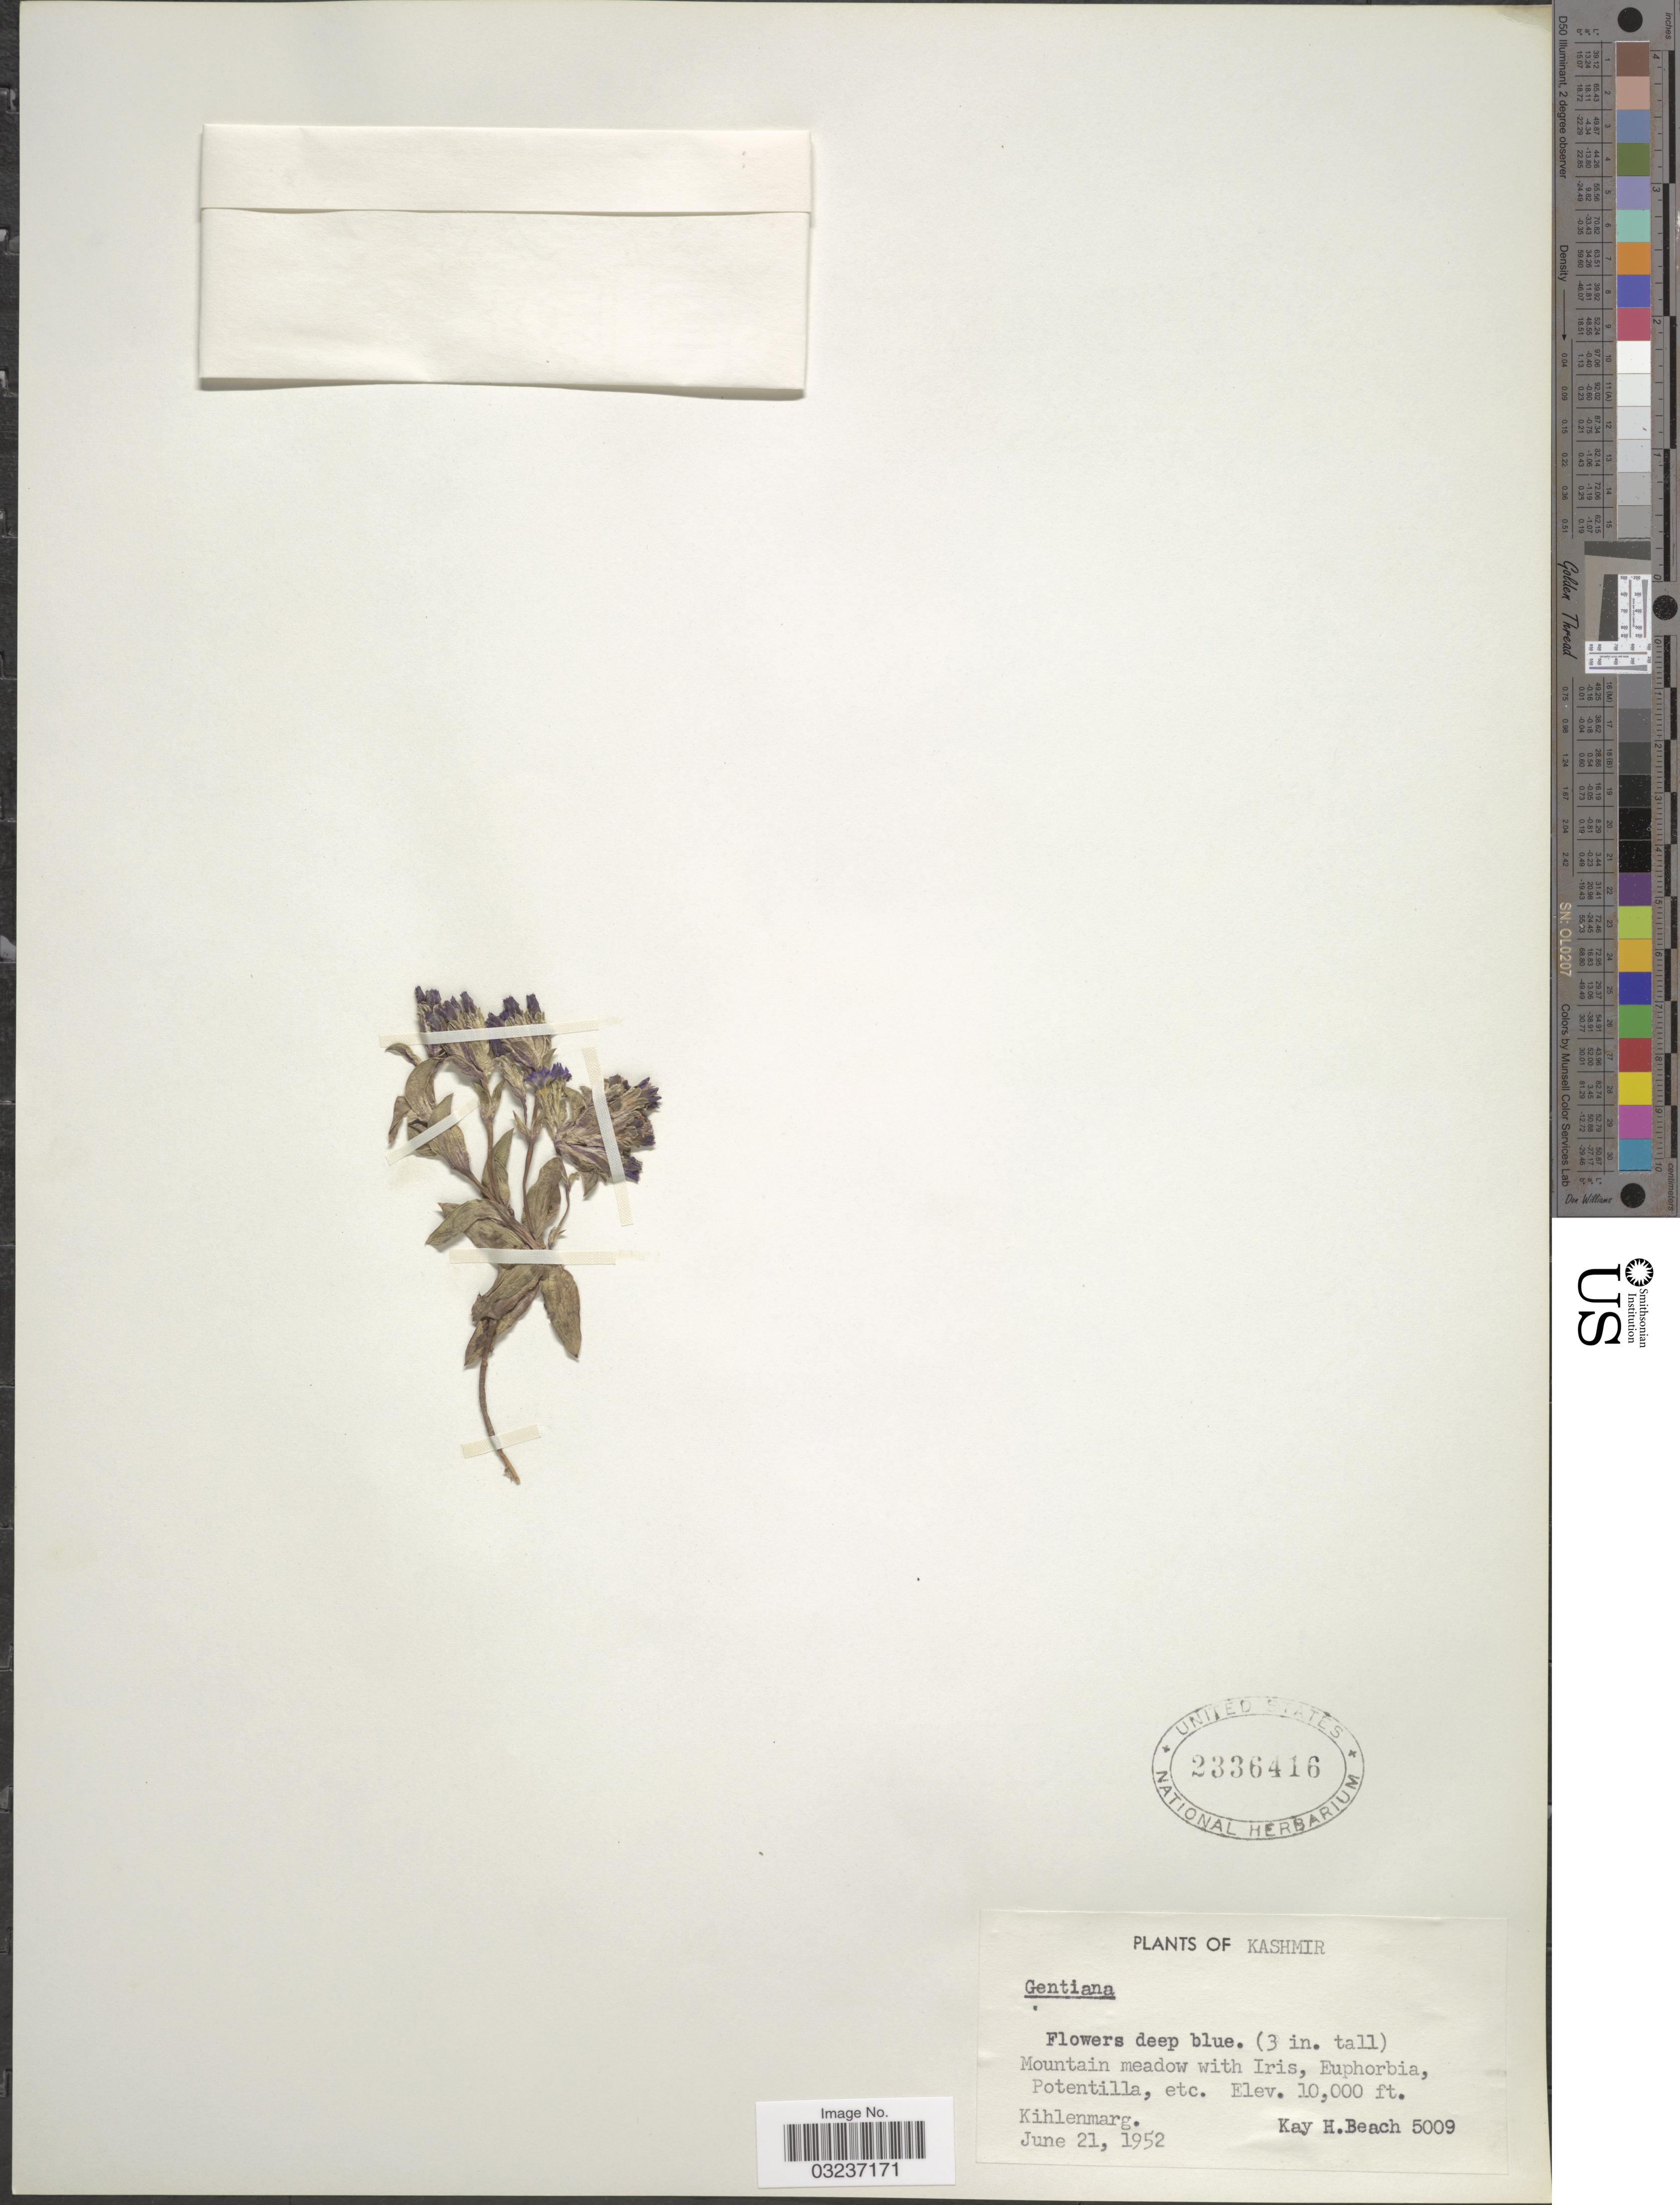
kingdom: Plantae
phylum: Tracheophyta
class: Magnoliopsida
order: Gentianales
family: Gentianaceae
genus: Gentiana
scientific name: Gentiana sp.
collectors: K. H. Beach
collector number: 5009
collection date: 1952-06-21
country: India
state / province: Jammu and Kashmir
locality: Kashmir. Kihlenmarg.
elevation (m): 3048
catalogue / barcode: US 2336416